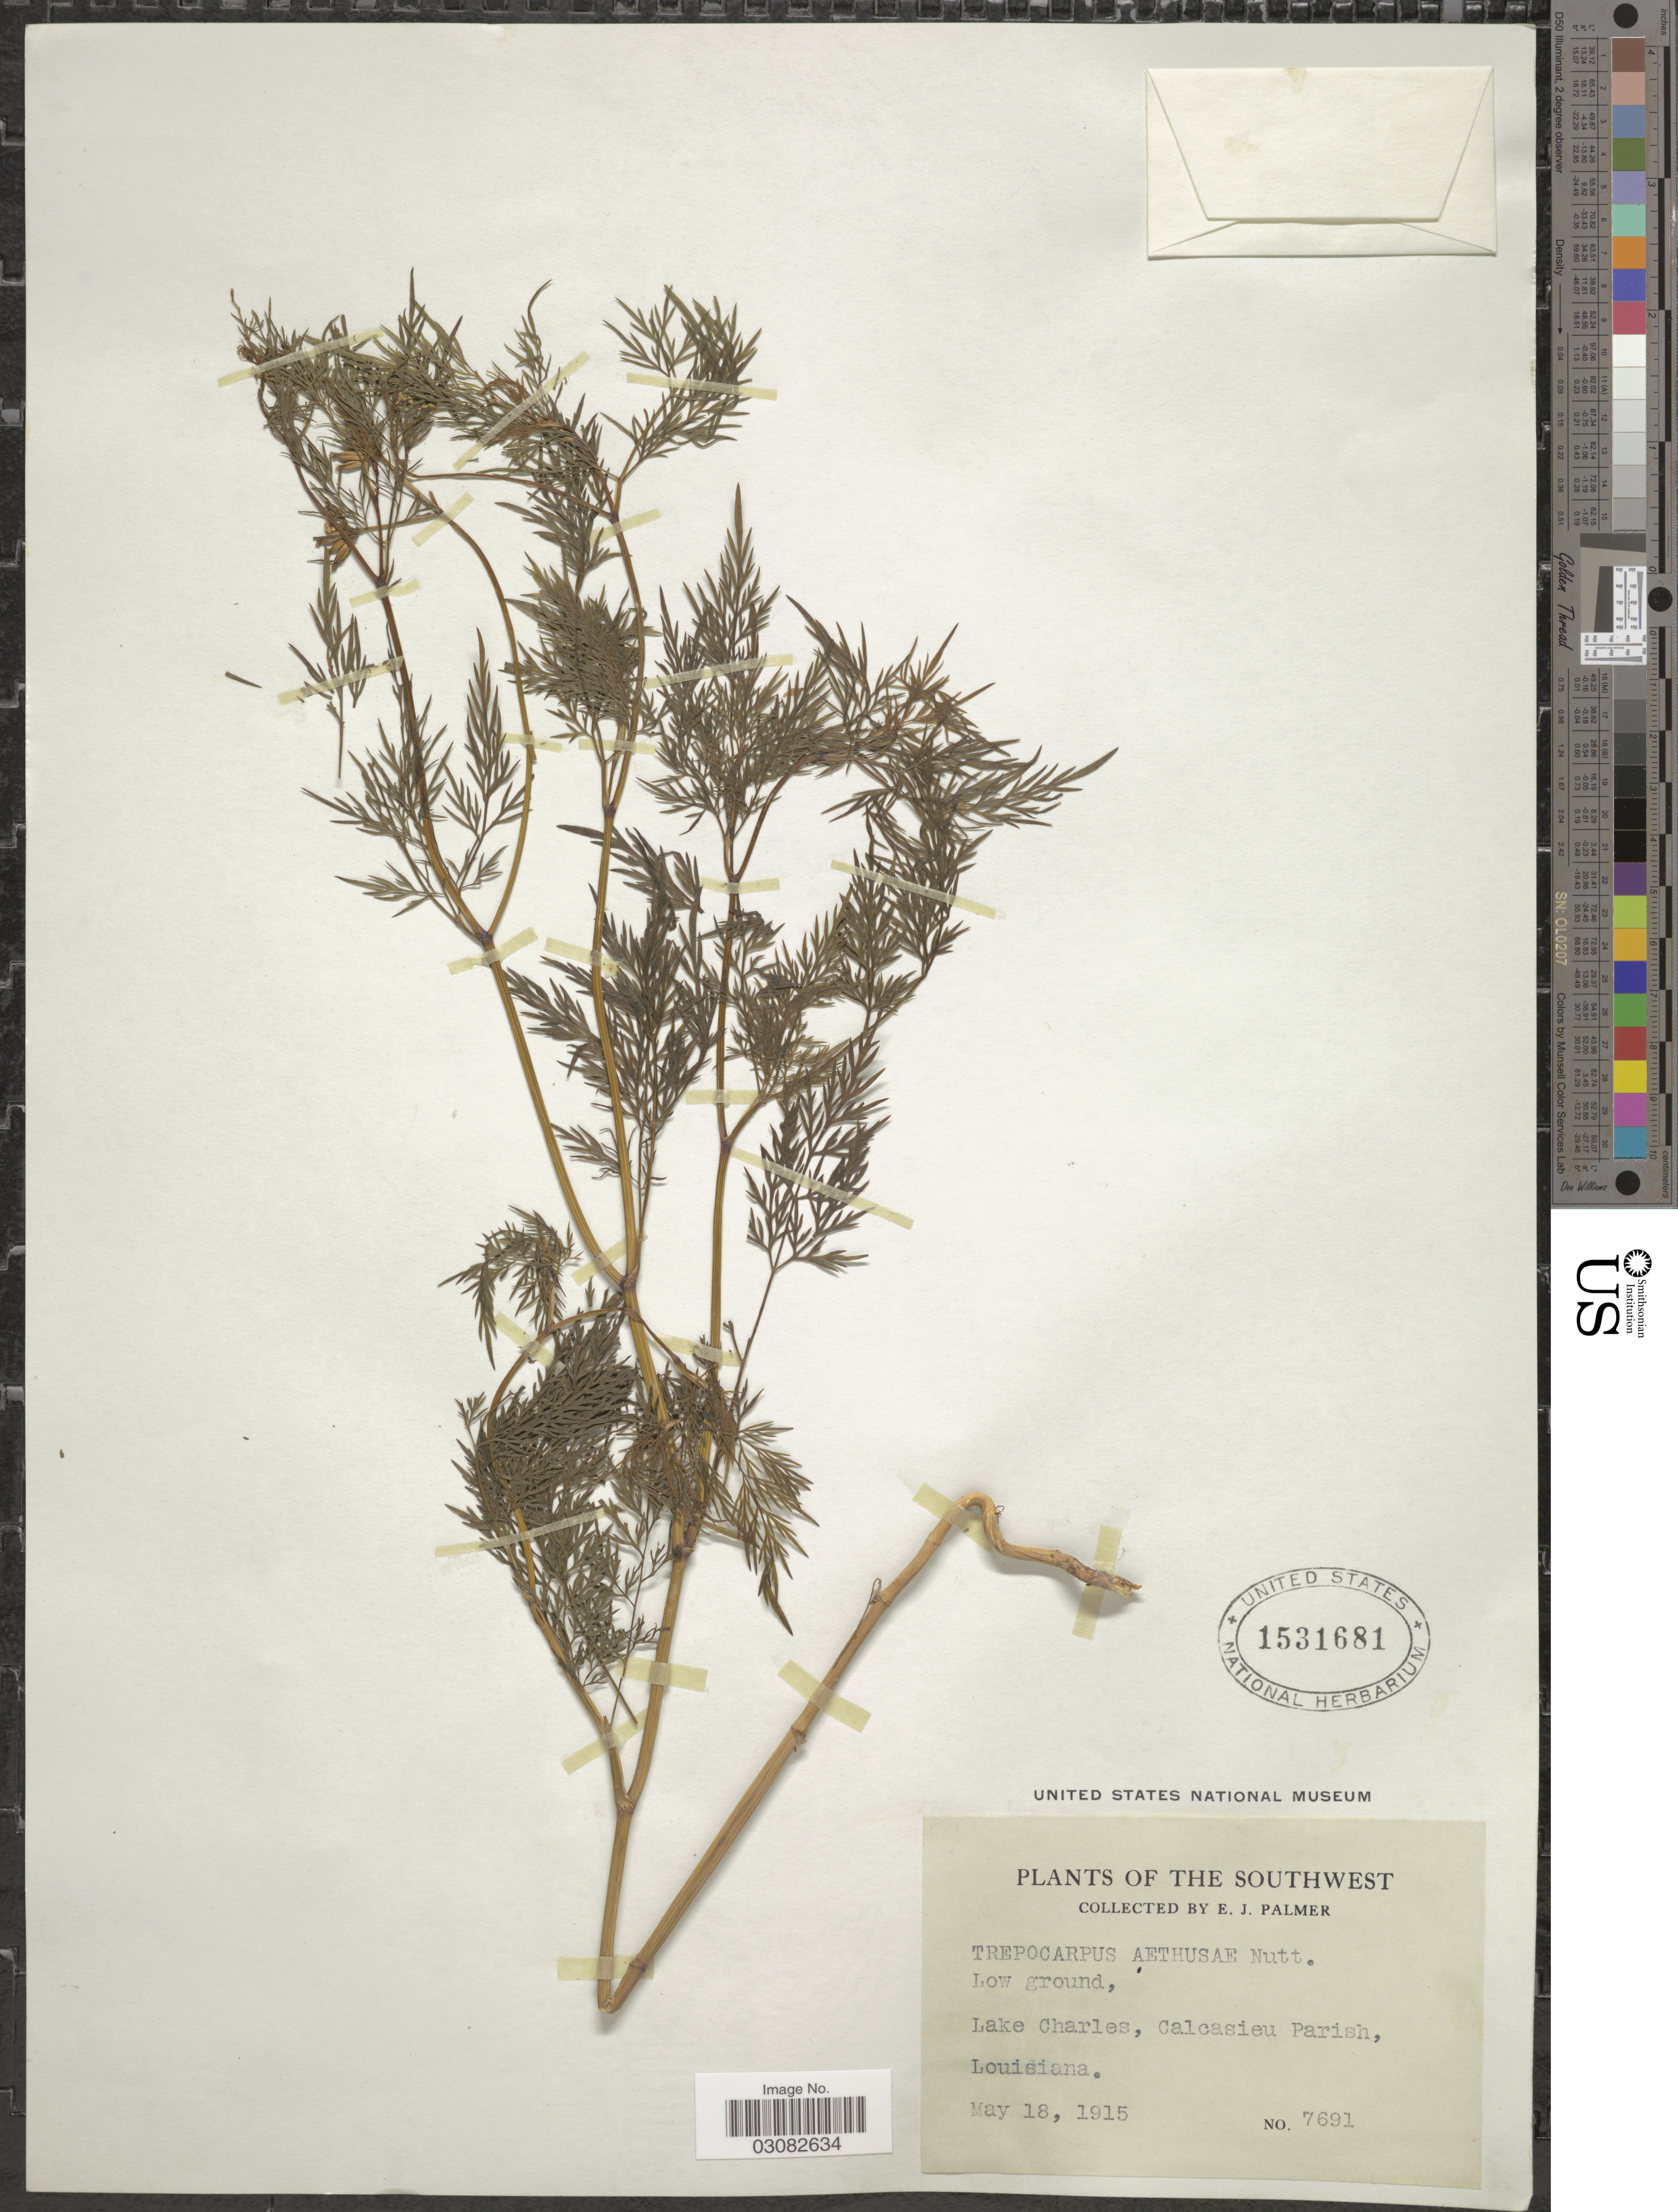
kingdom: Plantae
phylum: Tracheophyta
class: Magnoliopsida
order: Apiales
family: Apiaceae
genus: Trepocarpus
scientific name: Trepocarpus aethusae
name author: Nutt. ex DC.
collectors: E. J. Palmer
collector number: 7691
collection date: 1915-05-18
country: United States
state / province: Louisiana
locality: The Southwest. Lake Charles, Calcasieu Parish.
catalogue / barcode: US 1531681